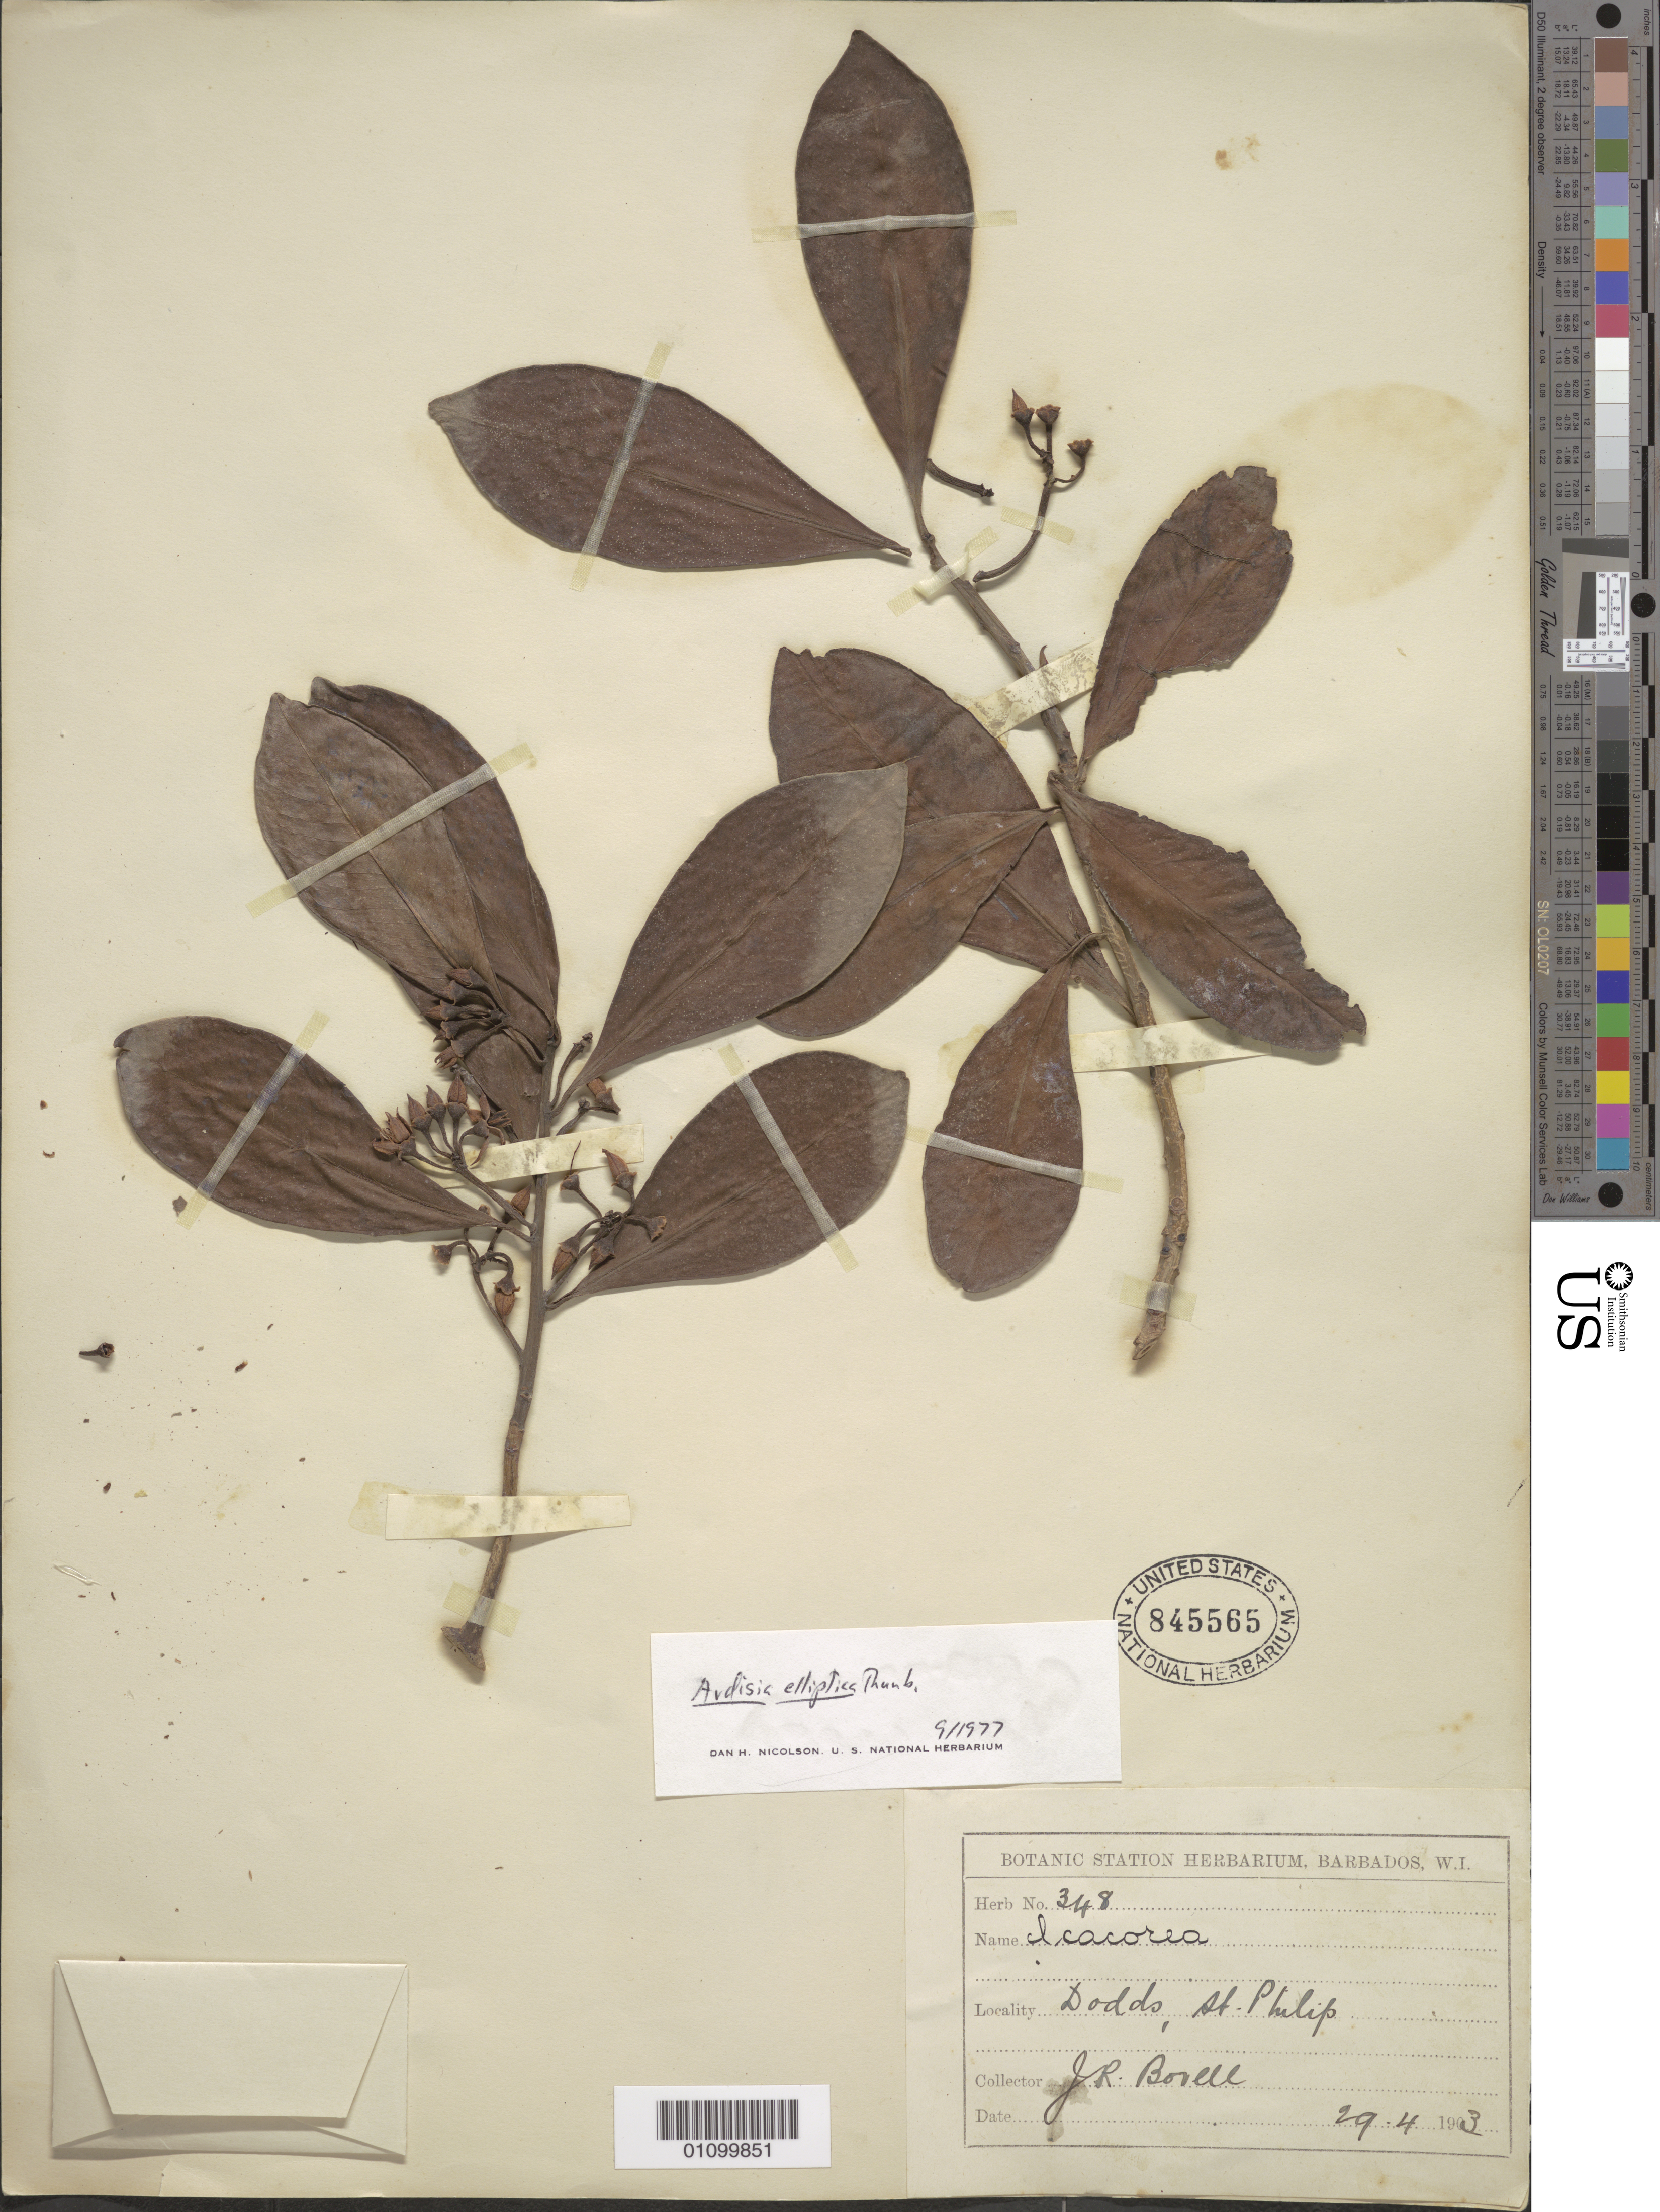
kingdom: Plantae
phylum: Tracheophyta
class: Magnoliopsida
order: Ericales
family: Primulaceae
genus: Ardisia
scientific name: Ardisia elliptica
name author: Thunb.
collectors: J. Bovell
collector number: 348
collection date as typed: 29 Apr 1903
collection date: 1903-04-29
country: Barbados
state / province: Saint Philip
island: Barbados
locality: Dodds, St. Phillip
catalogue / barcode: US 845565